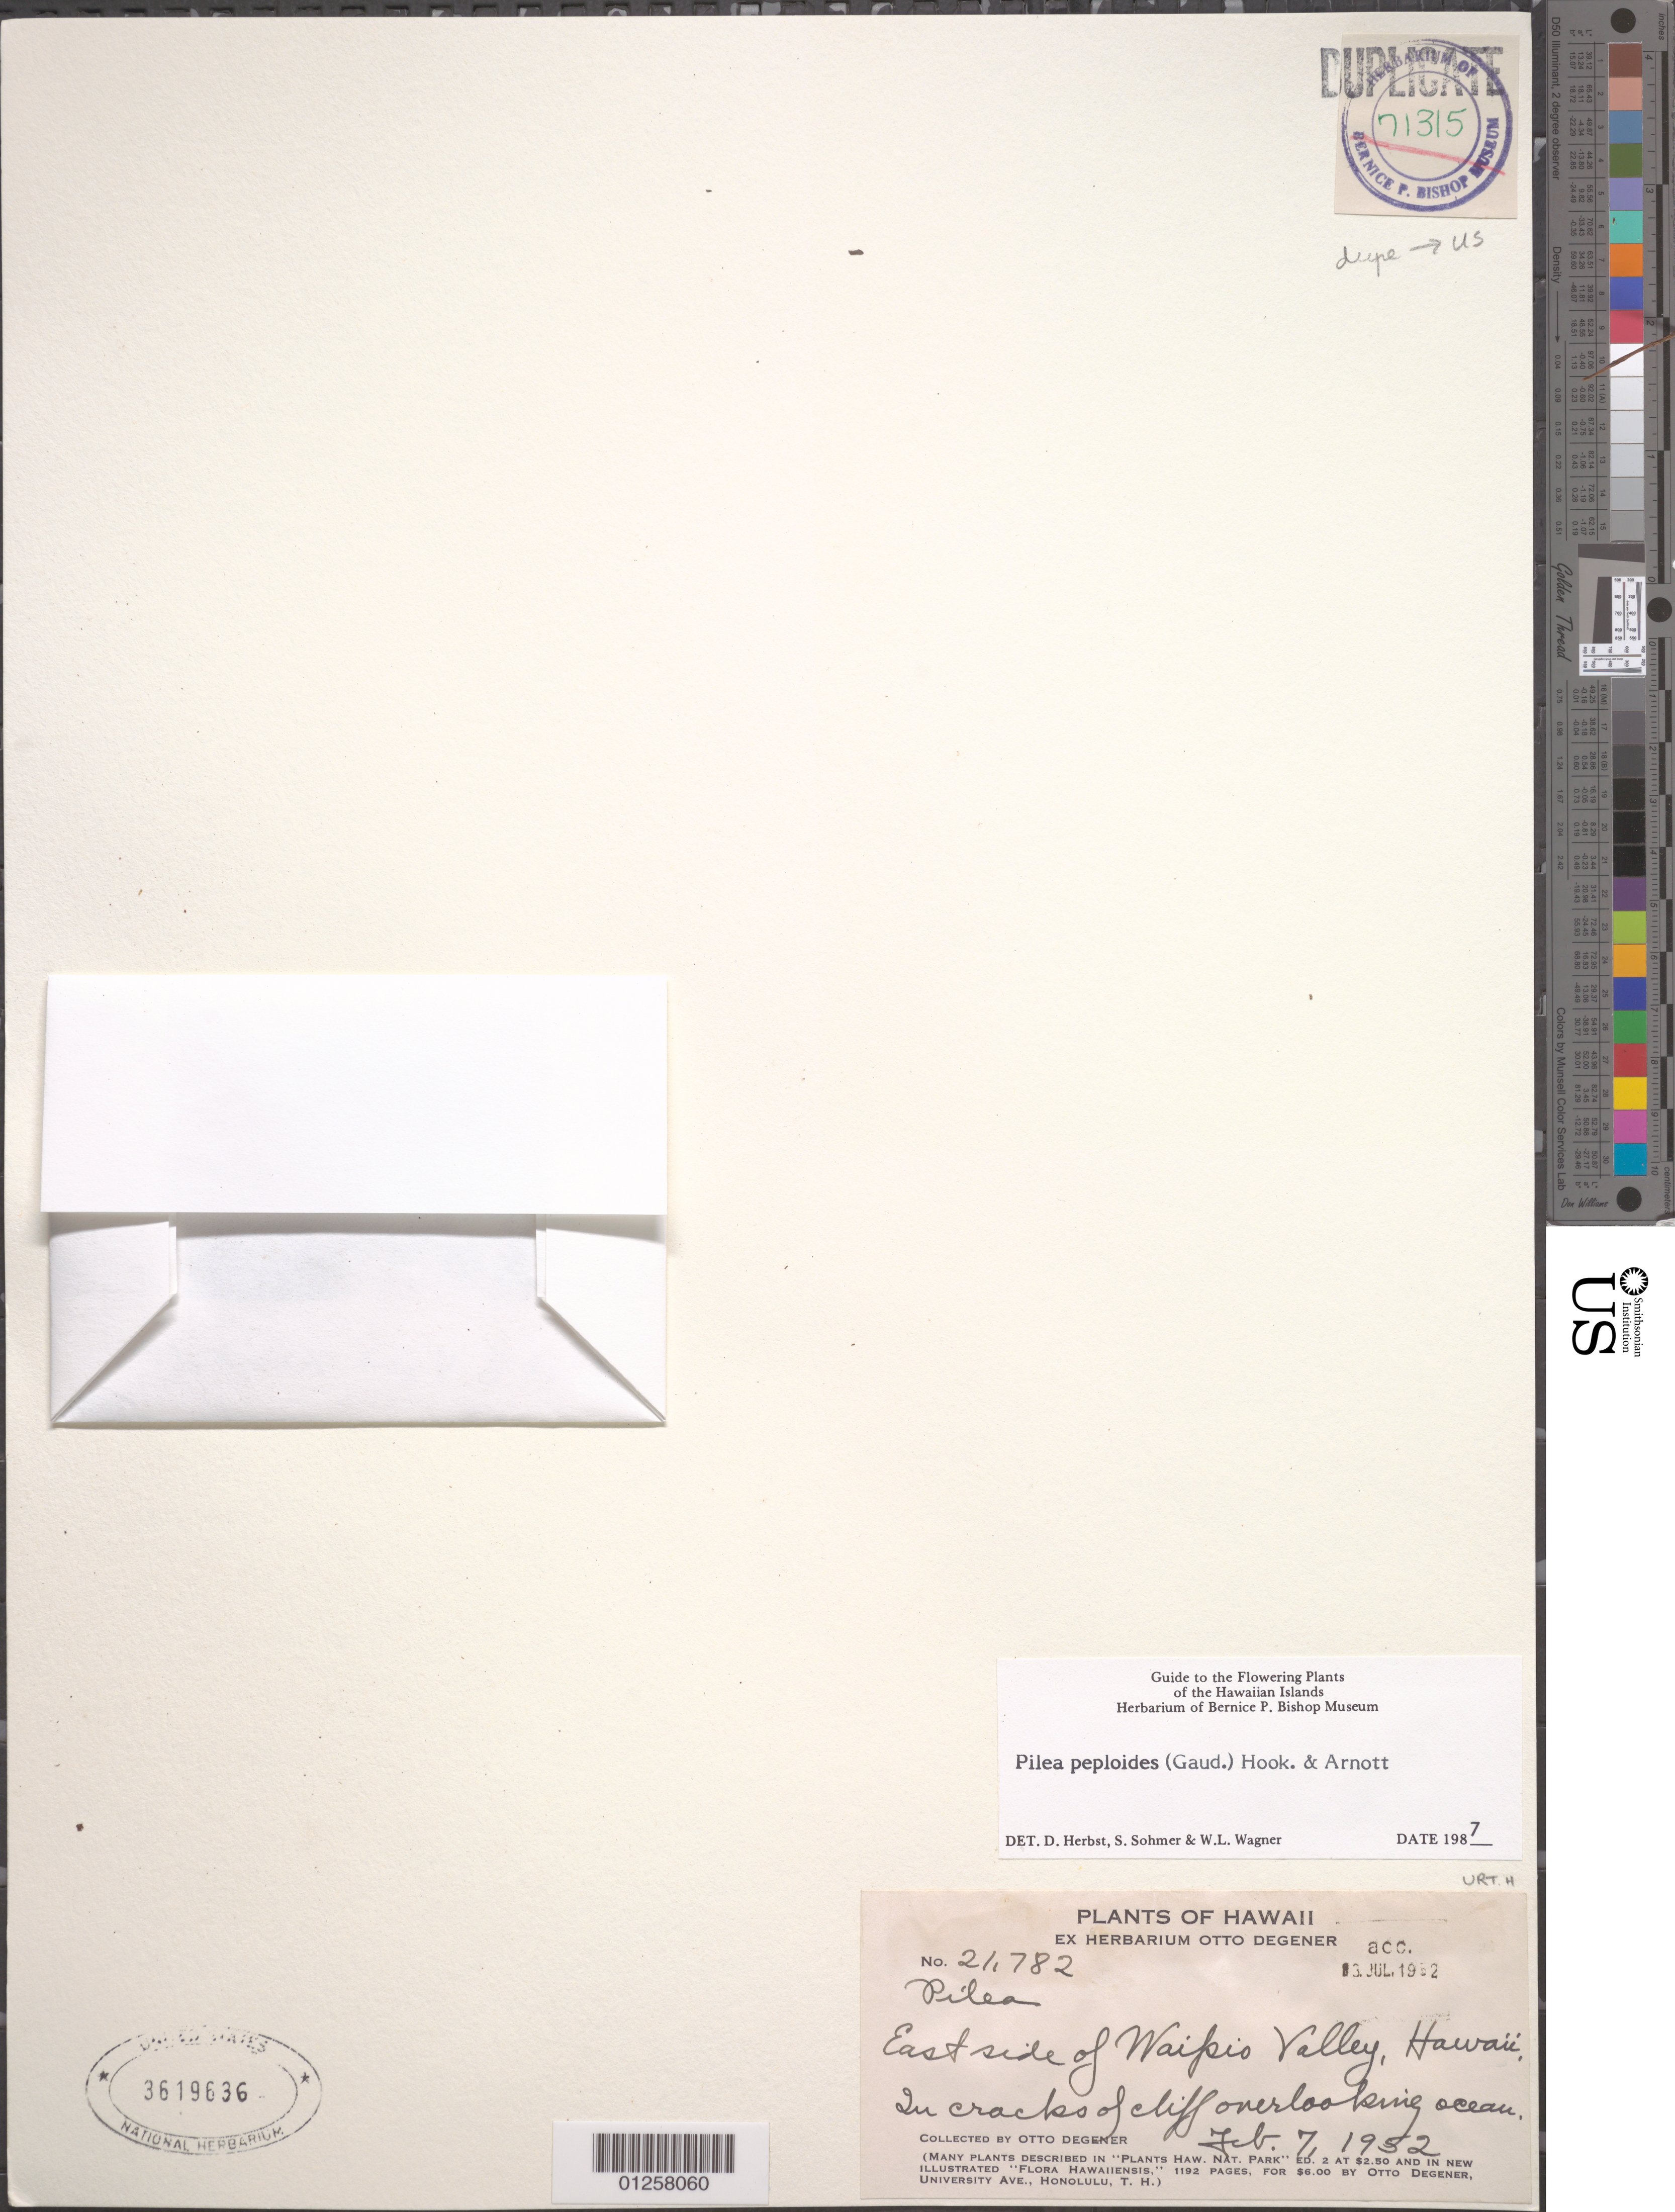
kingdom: Plantae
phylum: Tracheophyta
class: Magnoliopsida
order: Rosales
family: Urticaceae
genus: Pilea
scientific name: Pilea peploides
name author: (Gaudich.) Hook. & Arn.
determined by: Herbst, D. R.; Sohmer, S. H.; Wagner, W. L.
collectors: O. Degener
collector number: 21782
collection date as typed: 7 Feb 1952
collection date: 1952-02-07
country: United States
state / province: Hawaii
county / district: Hawaii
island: Hawaii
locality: E side of Waipio Valley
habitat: In cracks of cliff overlooking ocean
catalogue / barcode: US 3619636